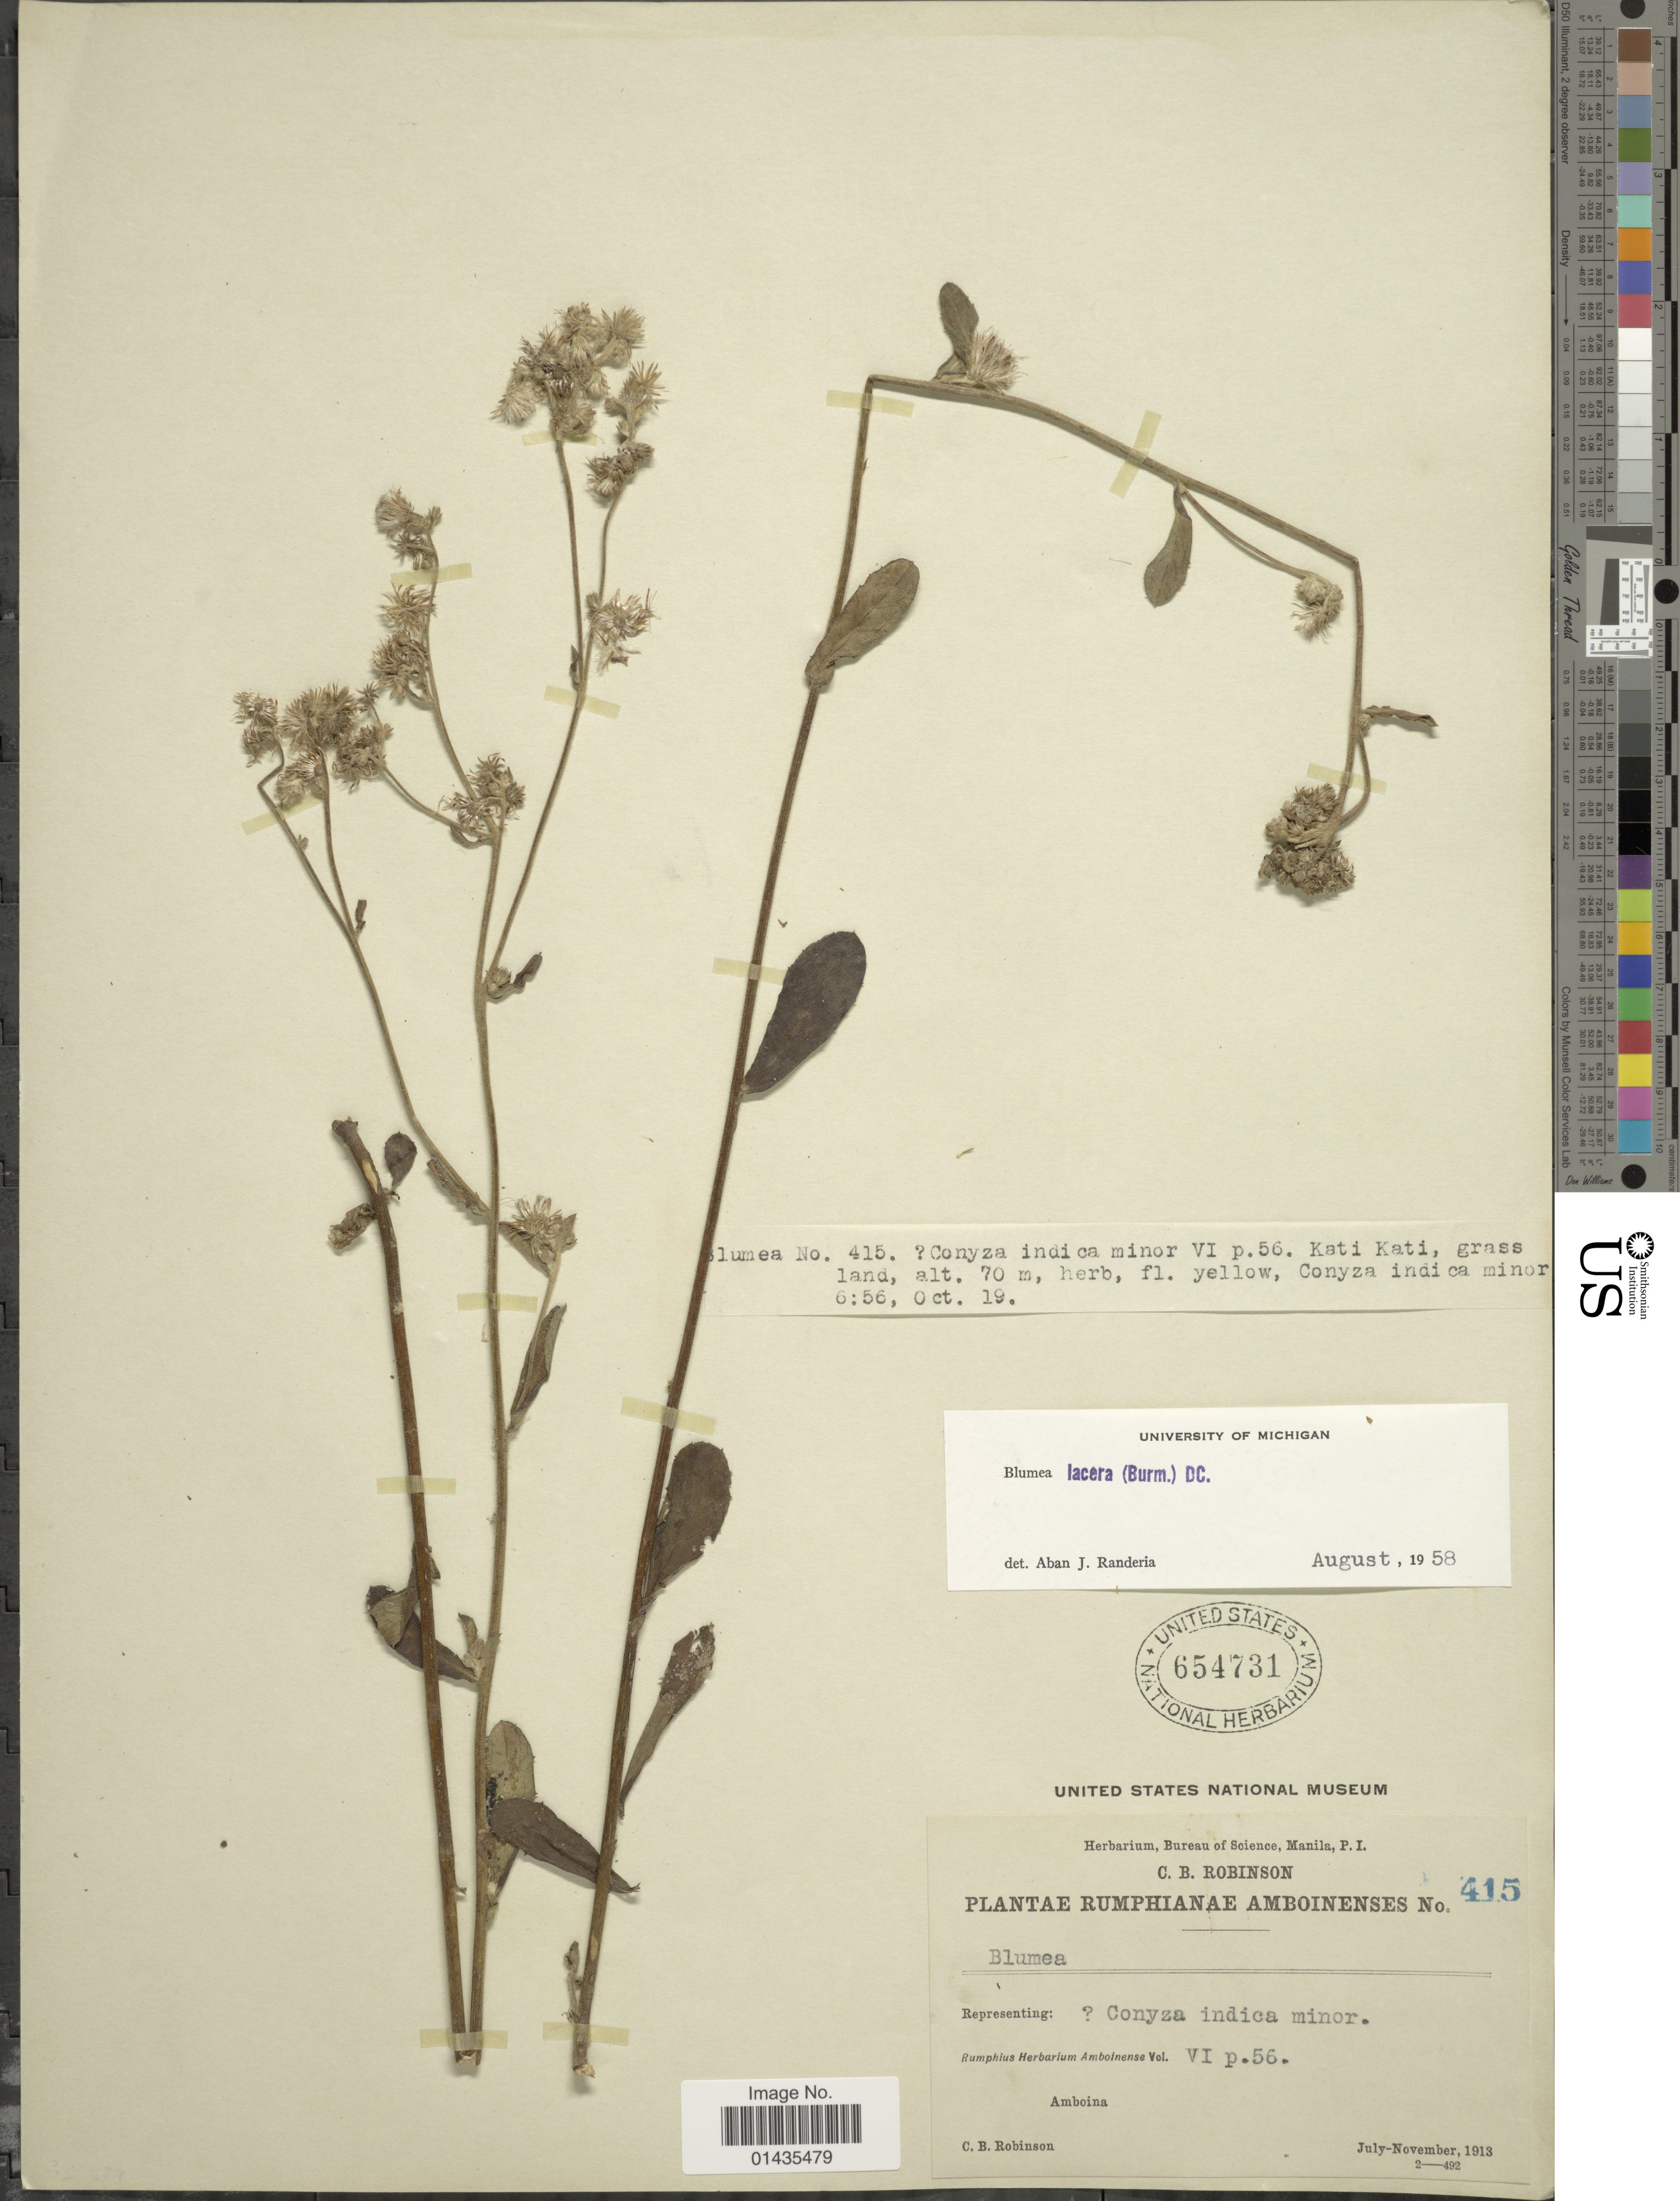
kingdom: Plantae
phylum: Tracheophyta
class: Magnoliopsida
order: Asterales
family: Asteraceae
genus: Blumea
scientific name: Blumea lacera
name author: (Roxb.) DC.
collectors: C. Robinson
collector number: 415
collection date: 1913-10-19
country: Indonesia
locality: Rumphianae Amboinenses, Amboina, Kati Kati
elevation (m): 70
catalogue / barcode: US 654731